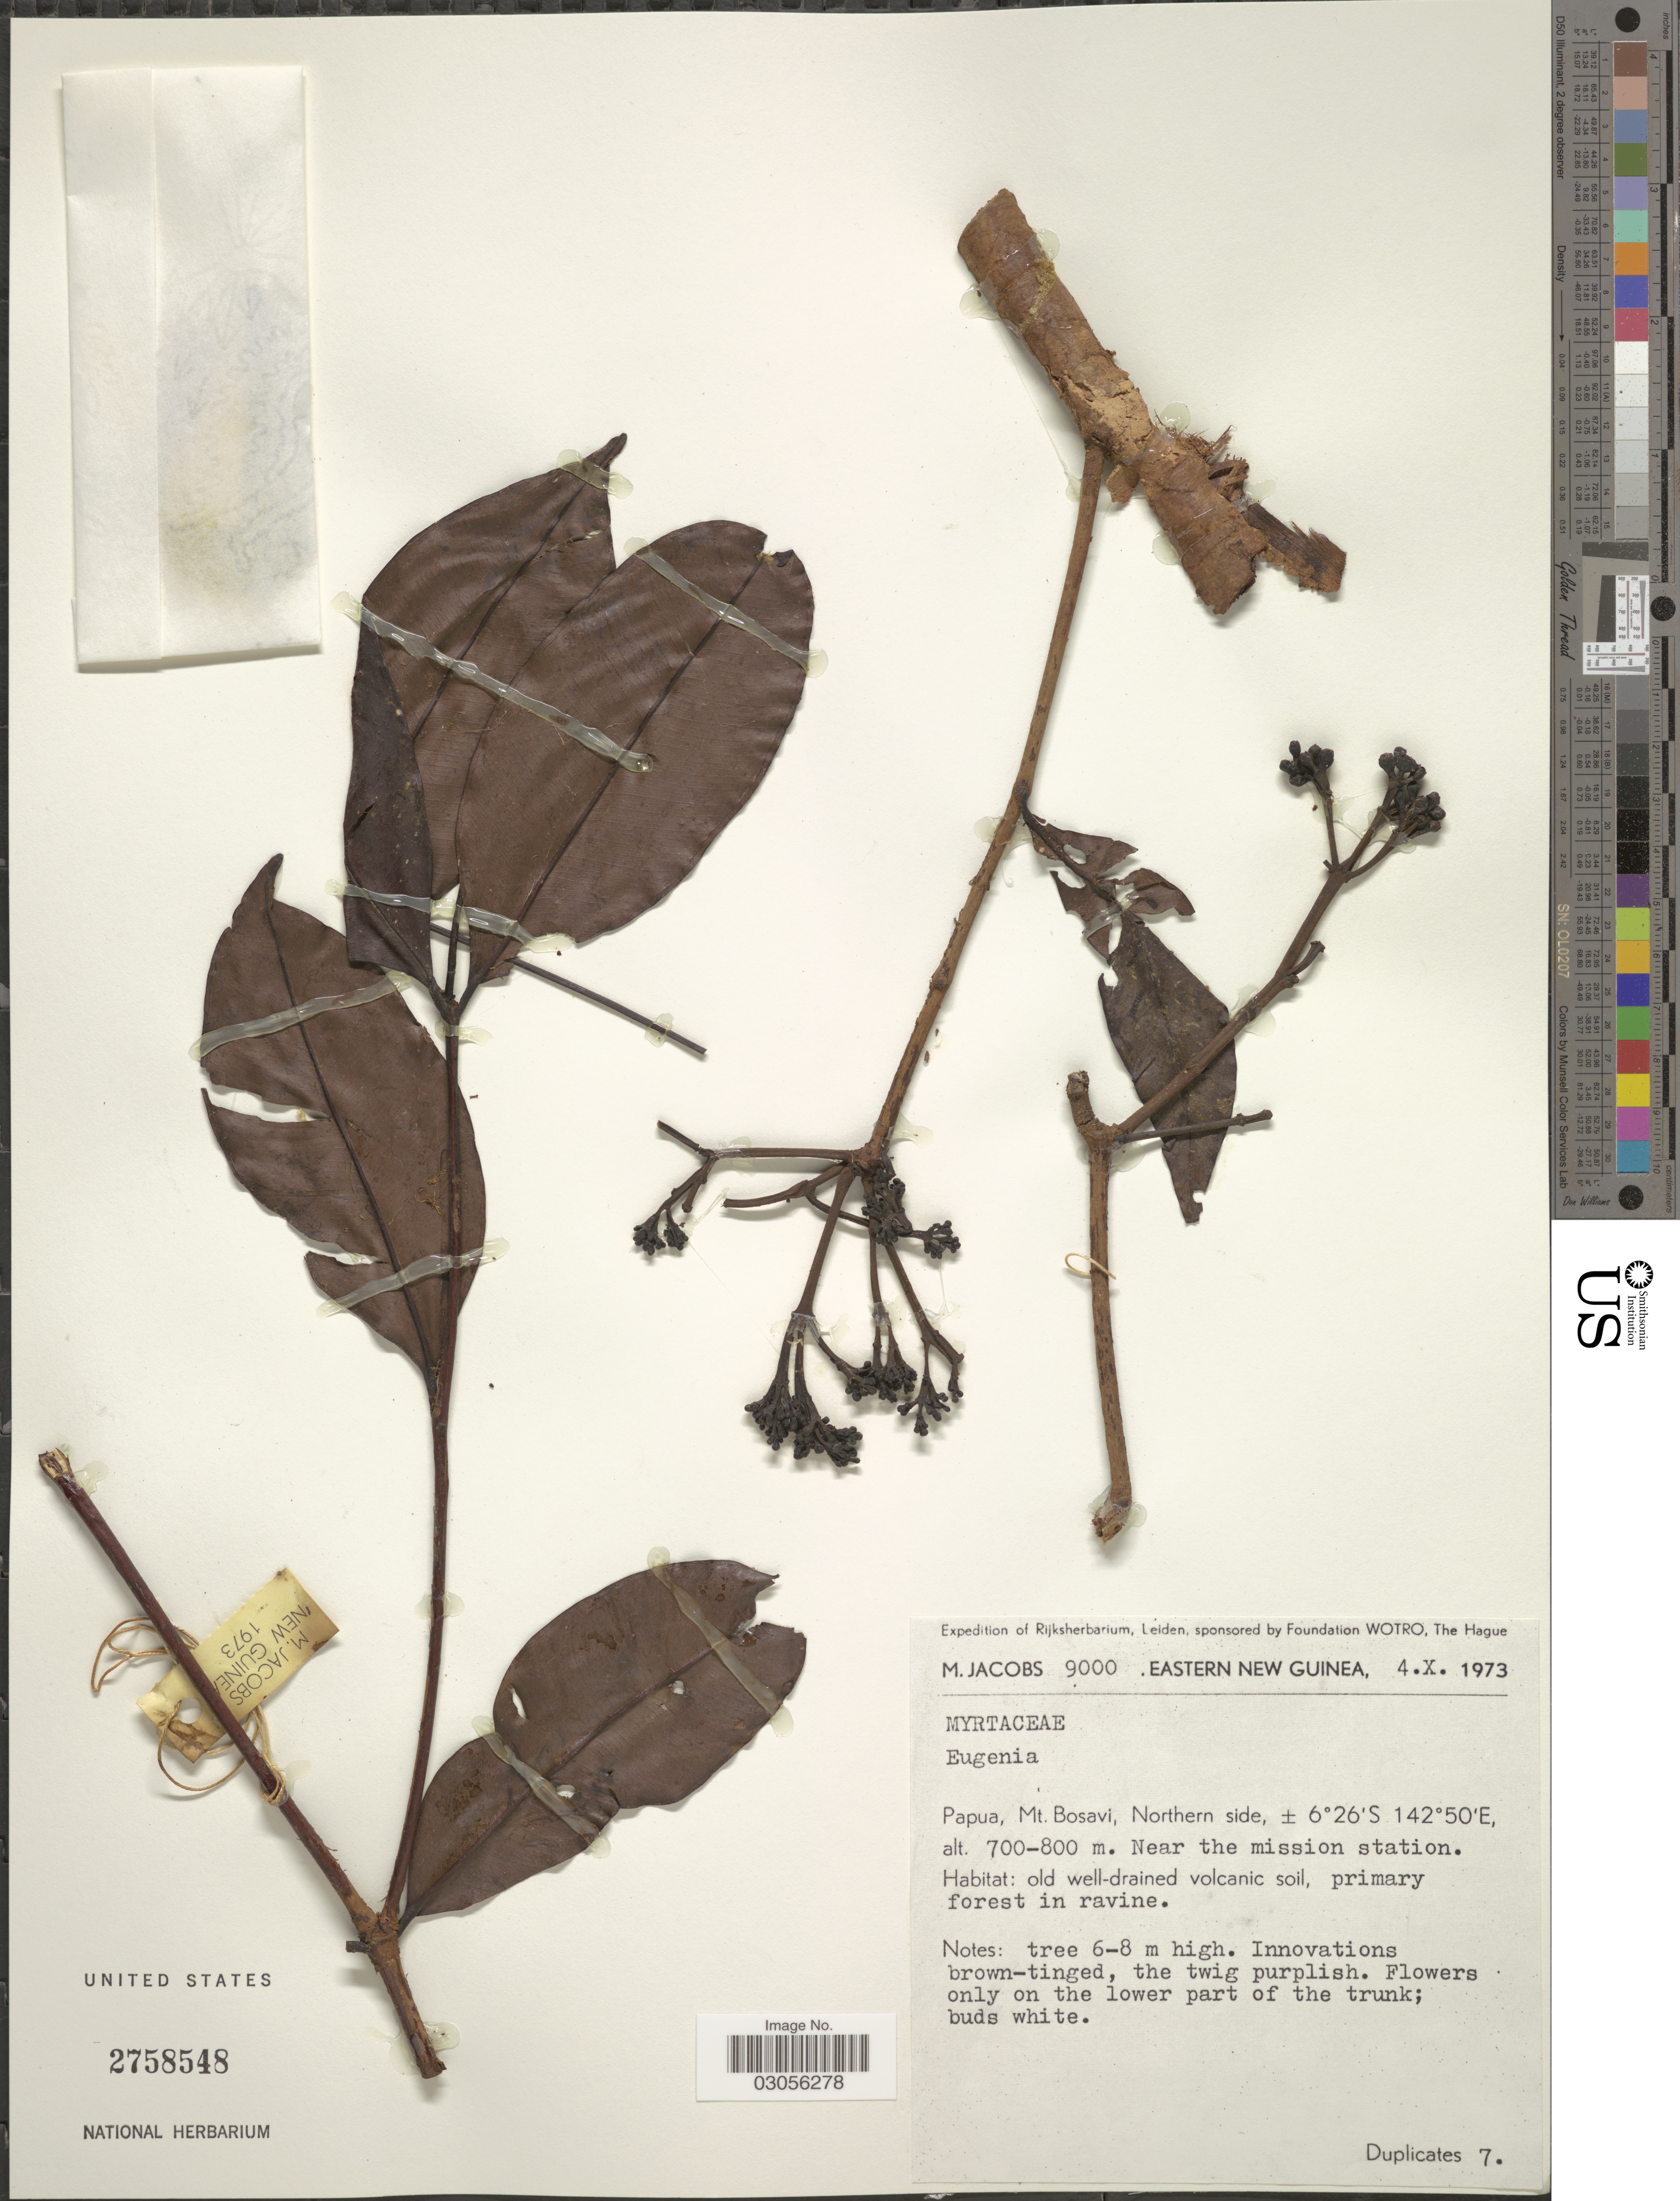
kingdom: Plantae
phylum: Tracheophyta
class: Magnoliopsida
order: Myrtales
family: Myrtaceae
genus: Syzygium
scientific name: Syzygium thornei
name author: T.G. Hartley & L.M. Perry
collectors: M. Jacobs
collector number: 9000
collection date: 1973-10-04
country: Papua New Guinea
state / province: Northern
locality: Eastern New Guinea. Papua, Mt. Bosavi, Northern side.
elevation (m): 700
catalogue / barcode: US 2758548